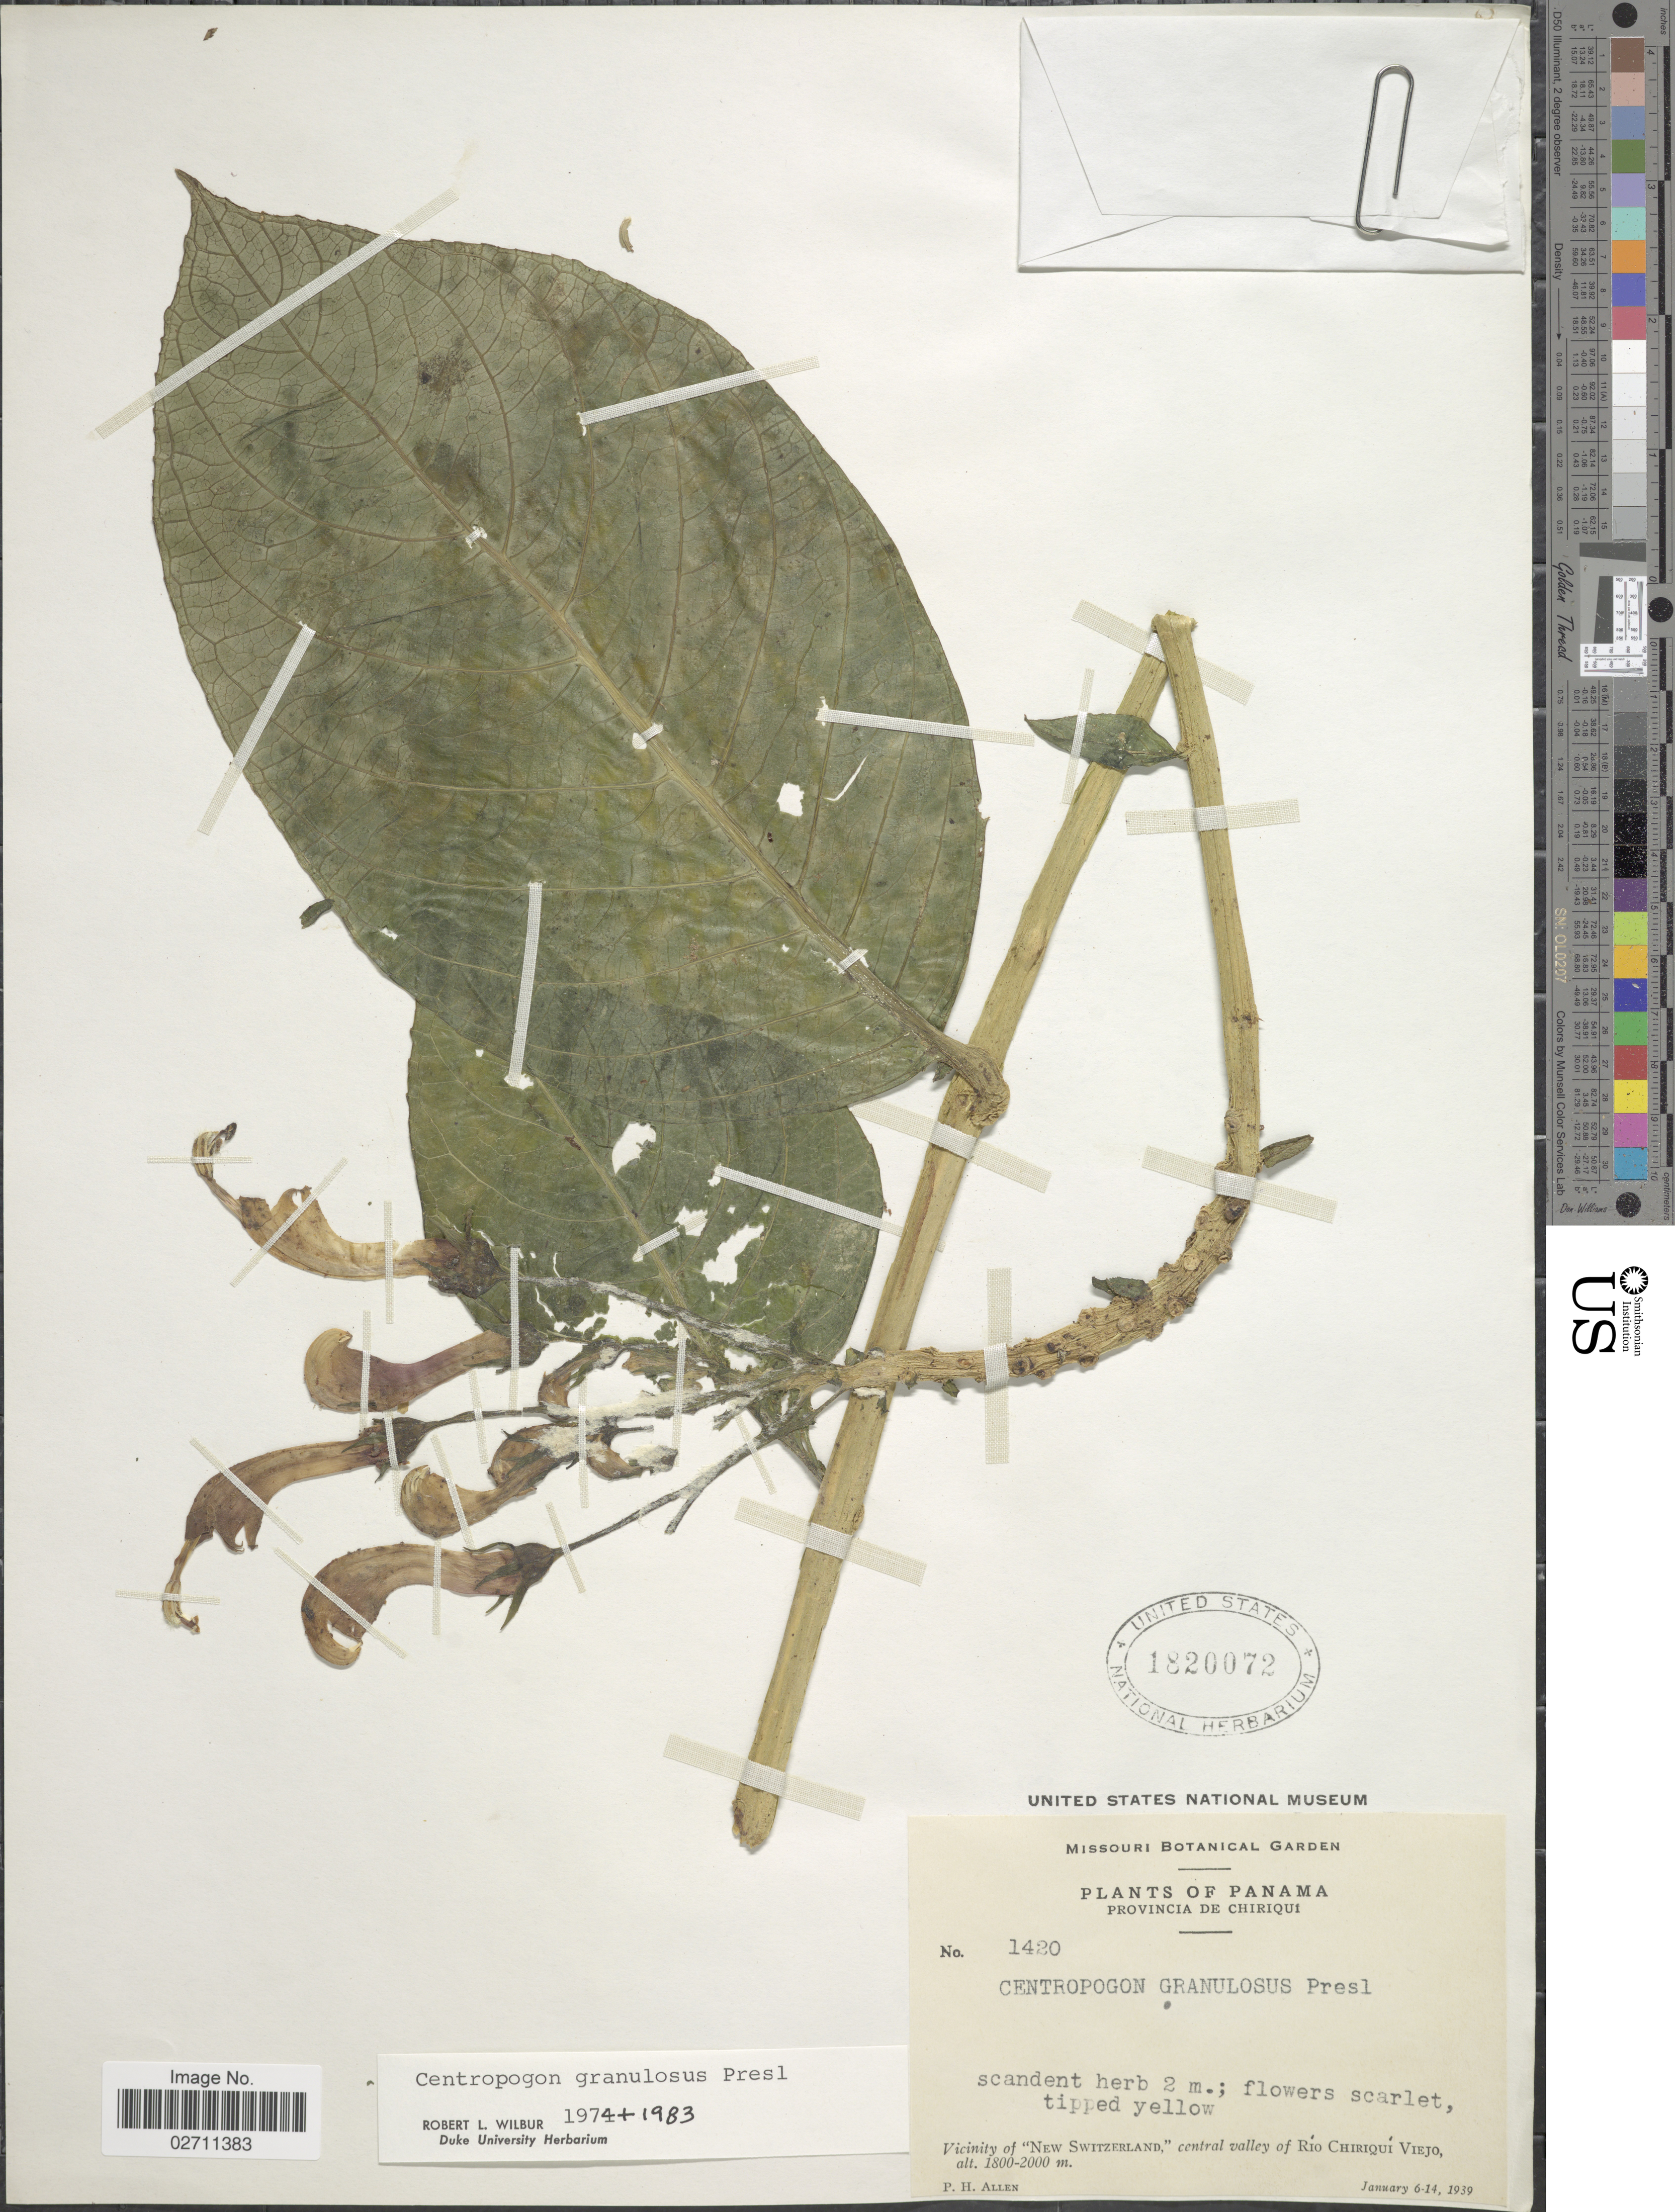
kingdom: Plantae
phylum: Tracheophyta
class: Magnoliopsida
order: Asterales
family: Campanulaceae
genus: Centropogon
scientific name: Centropogon granulosus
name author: C. Presl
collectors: P. H. Allen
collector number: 1420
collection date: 1939-01-06/1939-01-14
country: Panama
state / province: Chiriqui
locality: Vicinity of "New Switzerland", central valley of Rio Chiriqui Viejo.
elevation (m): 1800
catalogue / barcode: US 1820072